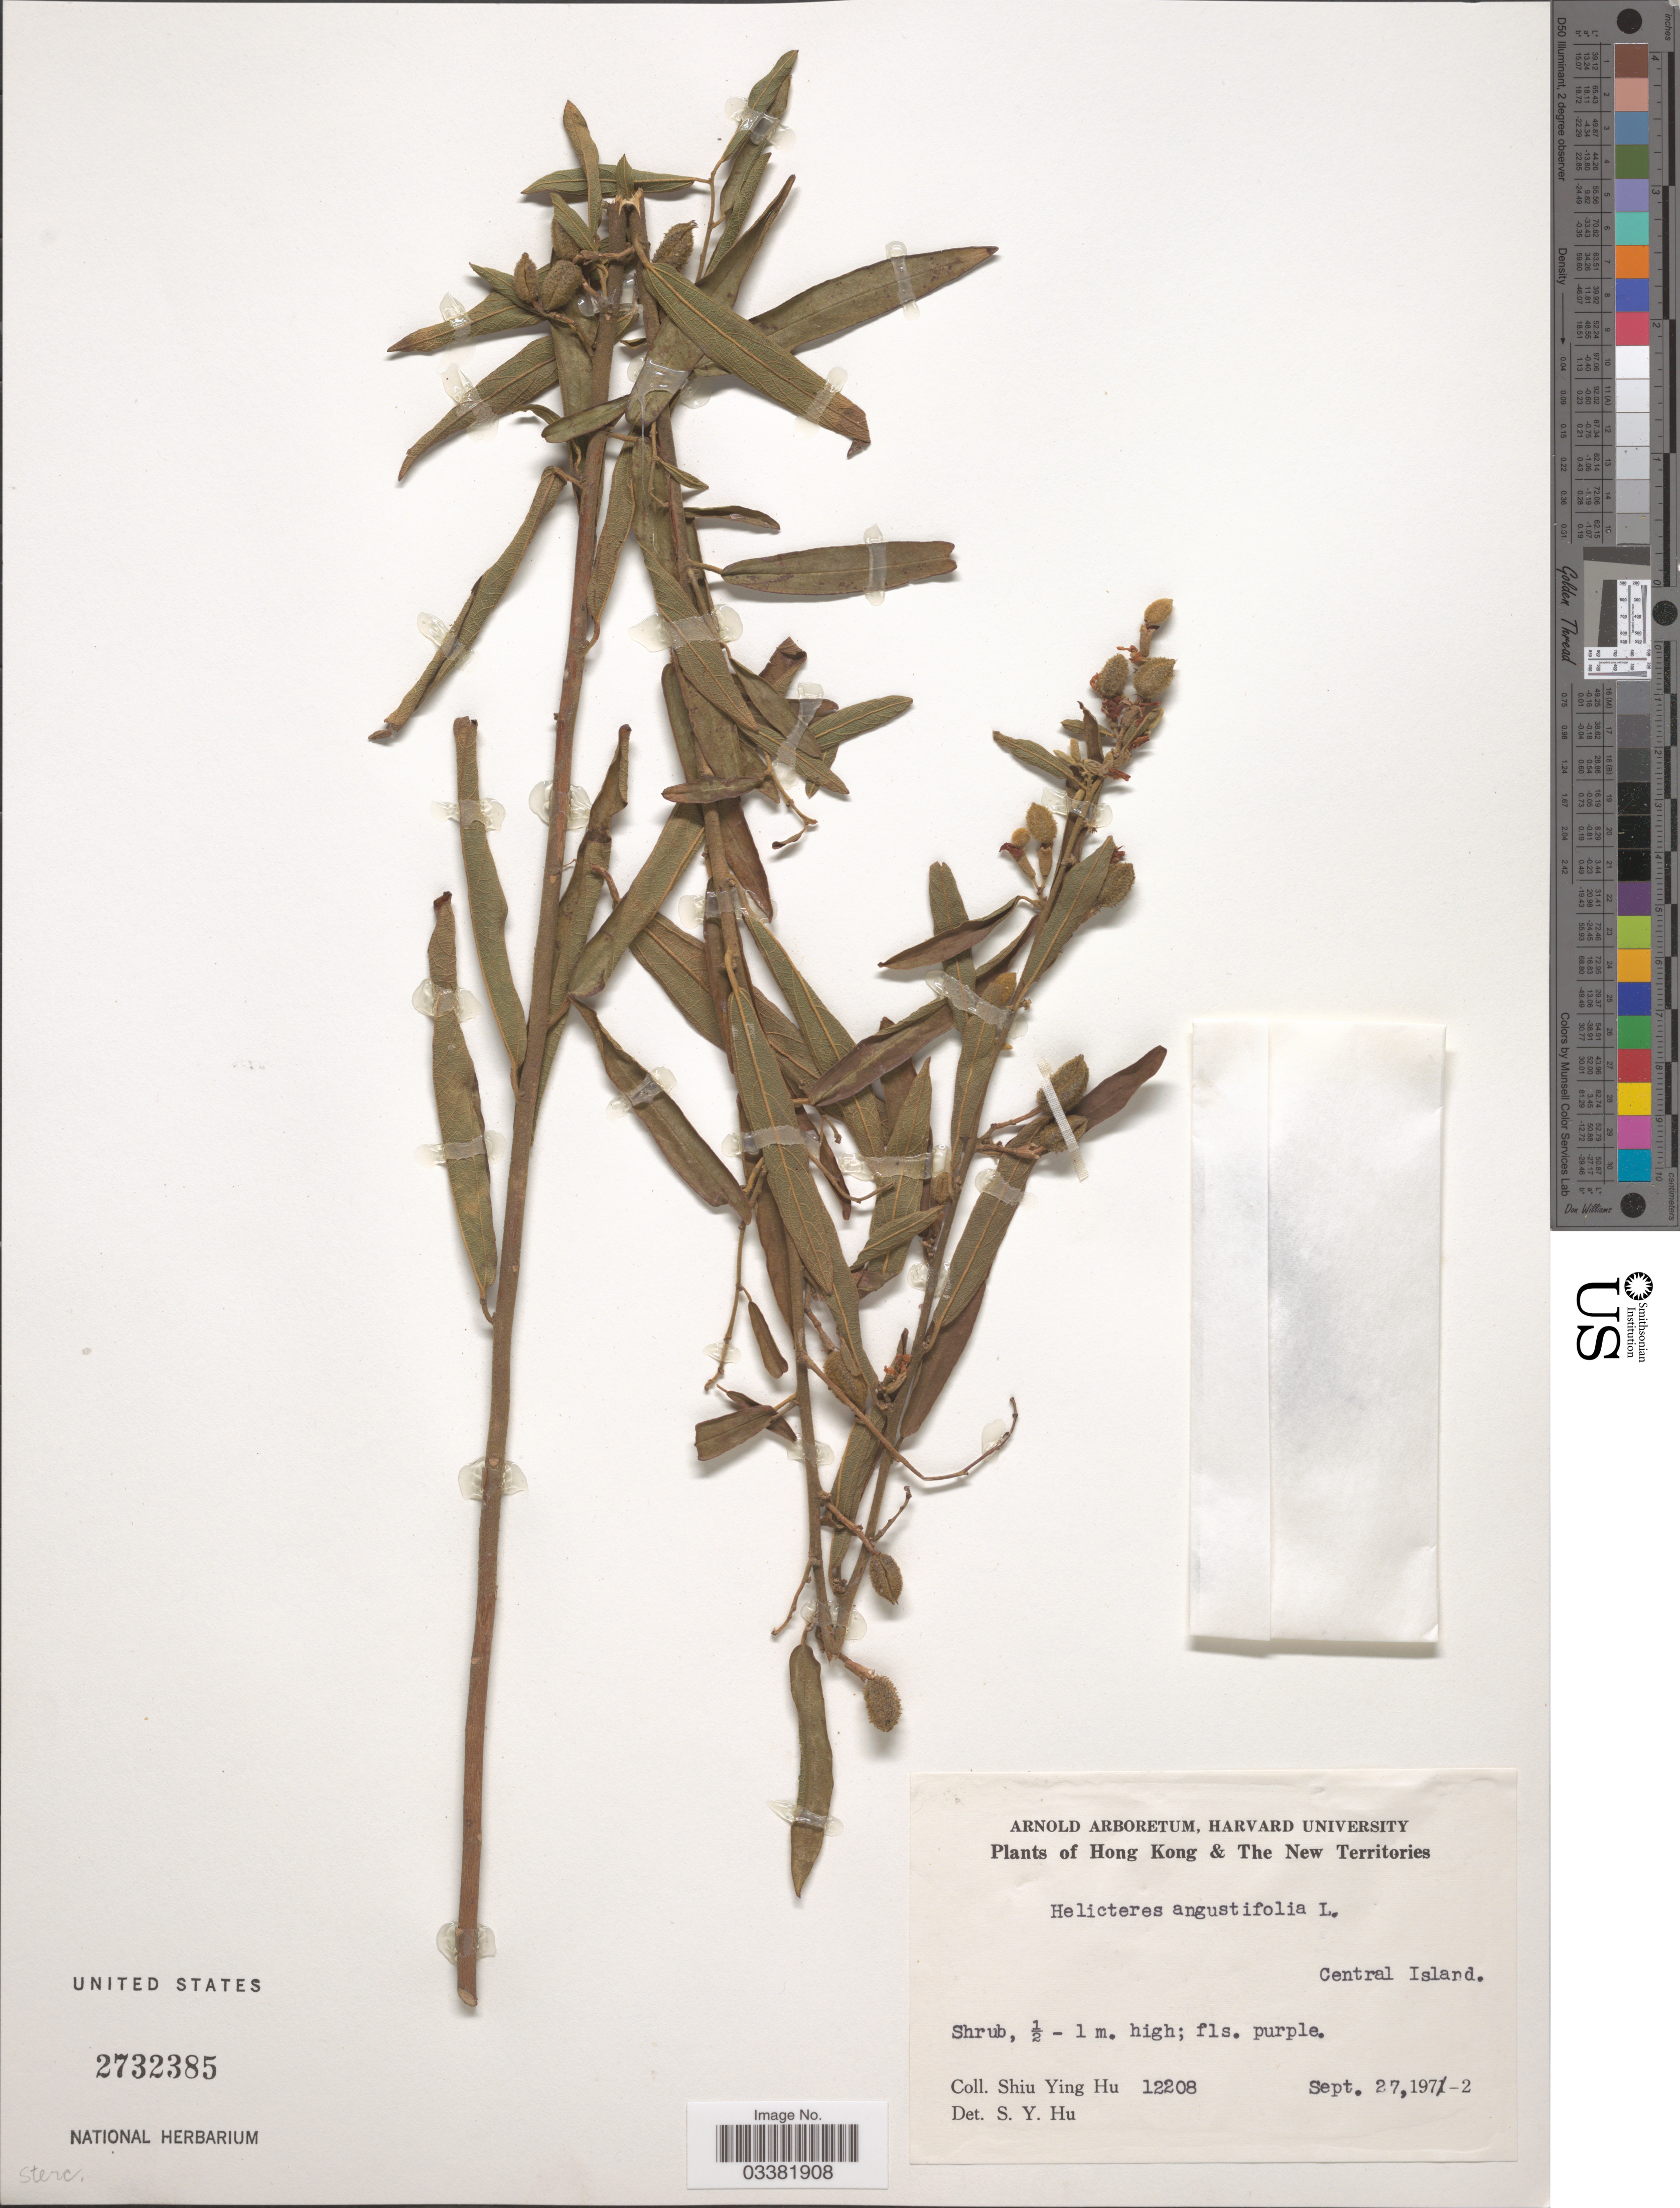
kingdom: Plantae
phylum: Tracheophyta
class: Magnoliopsida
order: Malvales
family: Malvaceae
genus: Helicteres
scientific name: Helicteres angustifolia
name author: L.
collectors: S. Y. Hu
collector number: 12208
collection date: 1972-09-27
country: China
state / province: Hong Kong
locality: The New Territories. Central Island.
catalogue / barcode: US 2732385